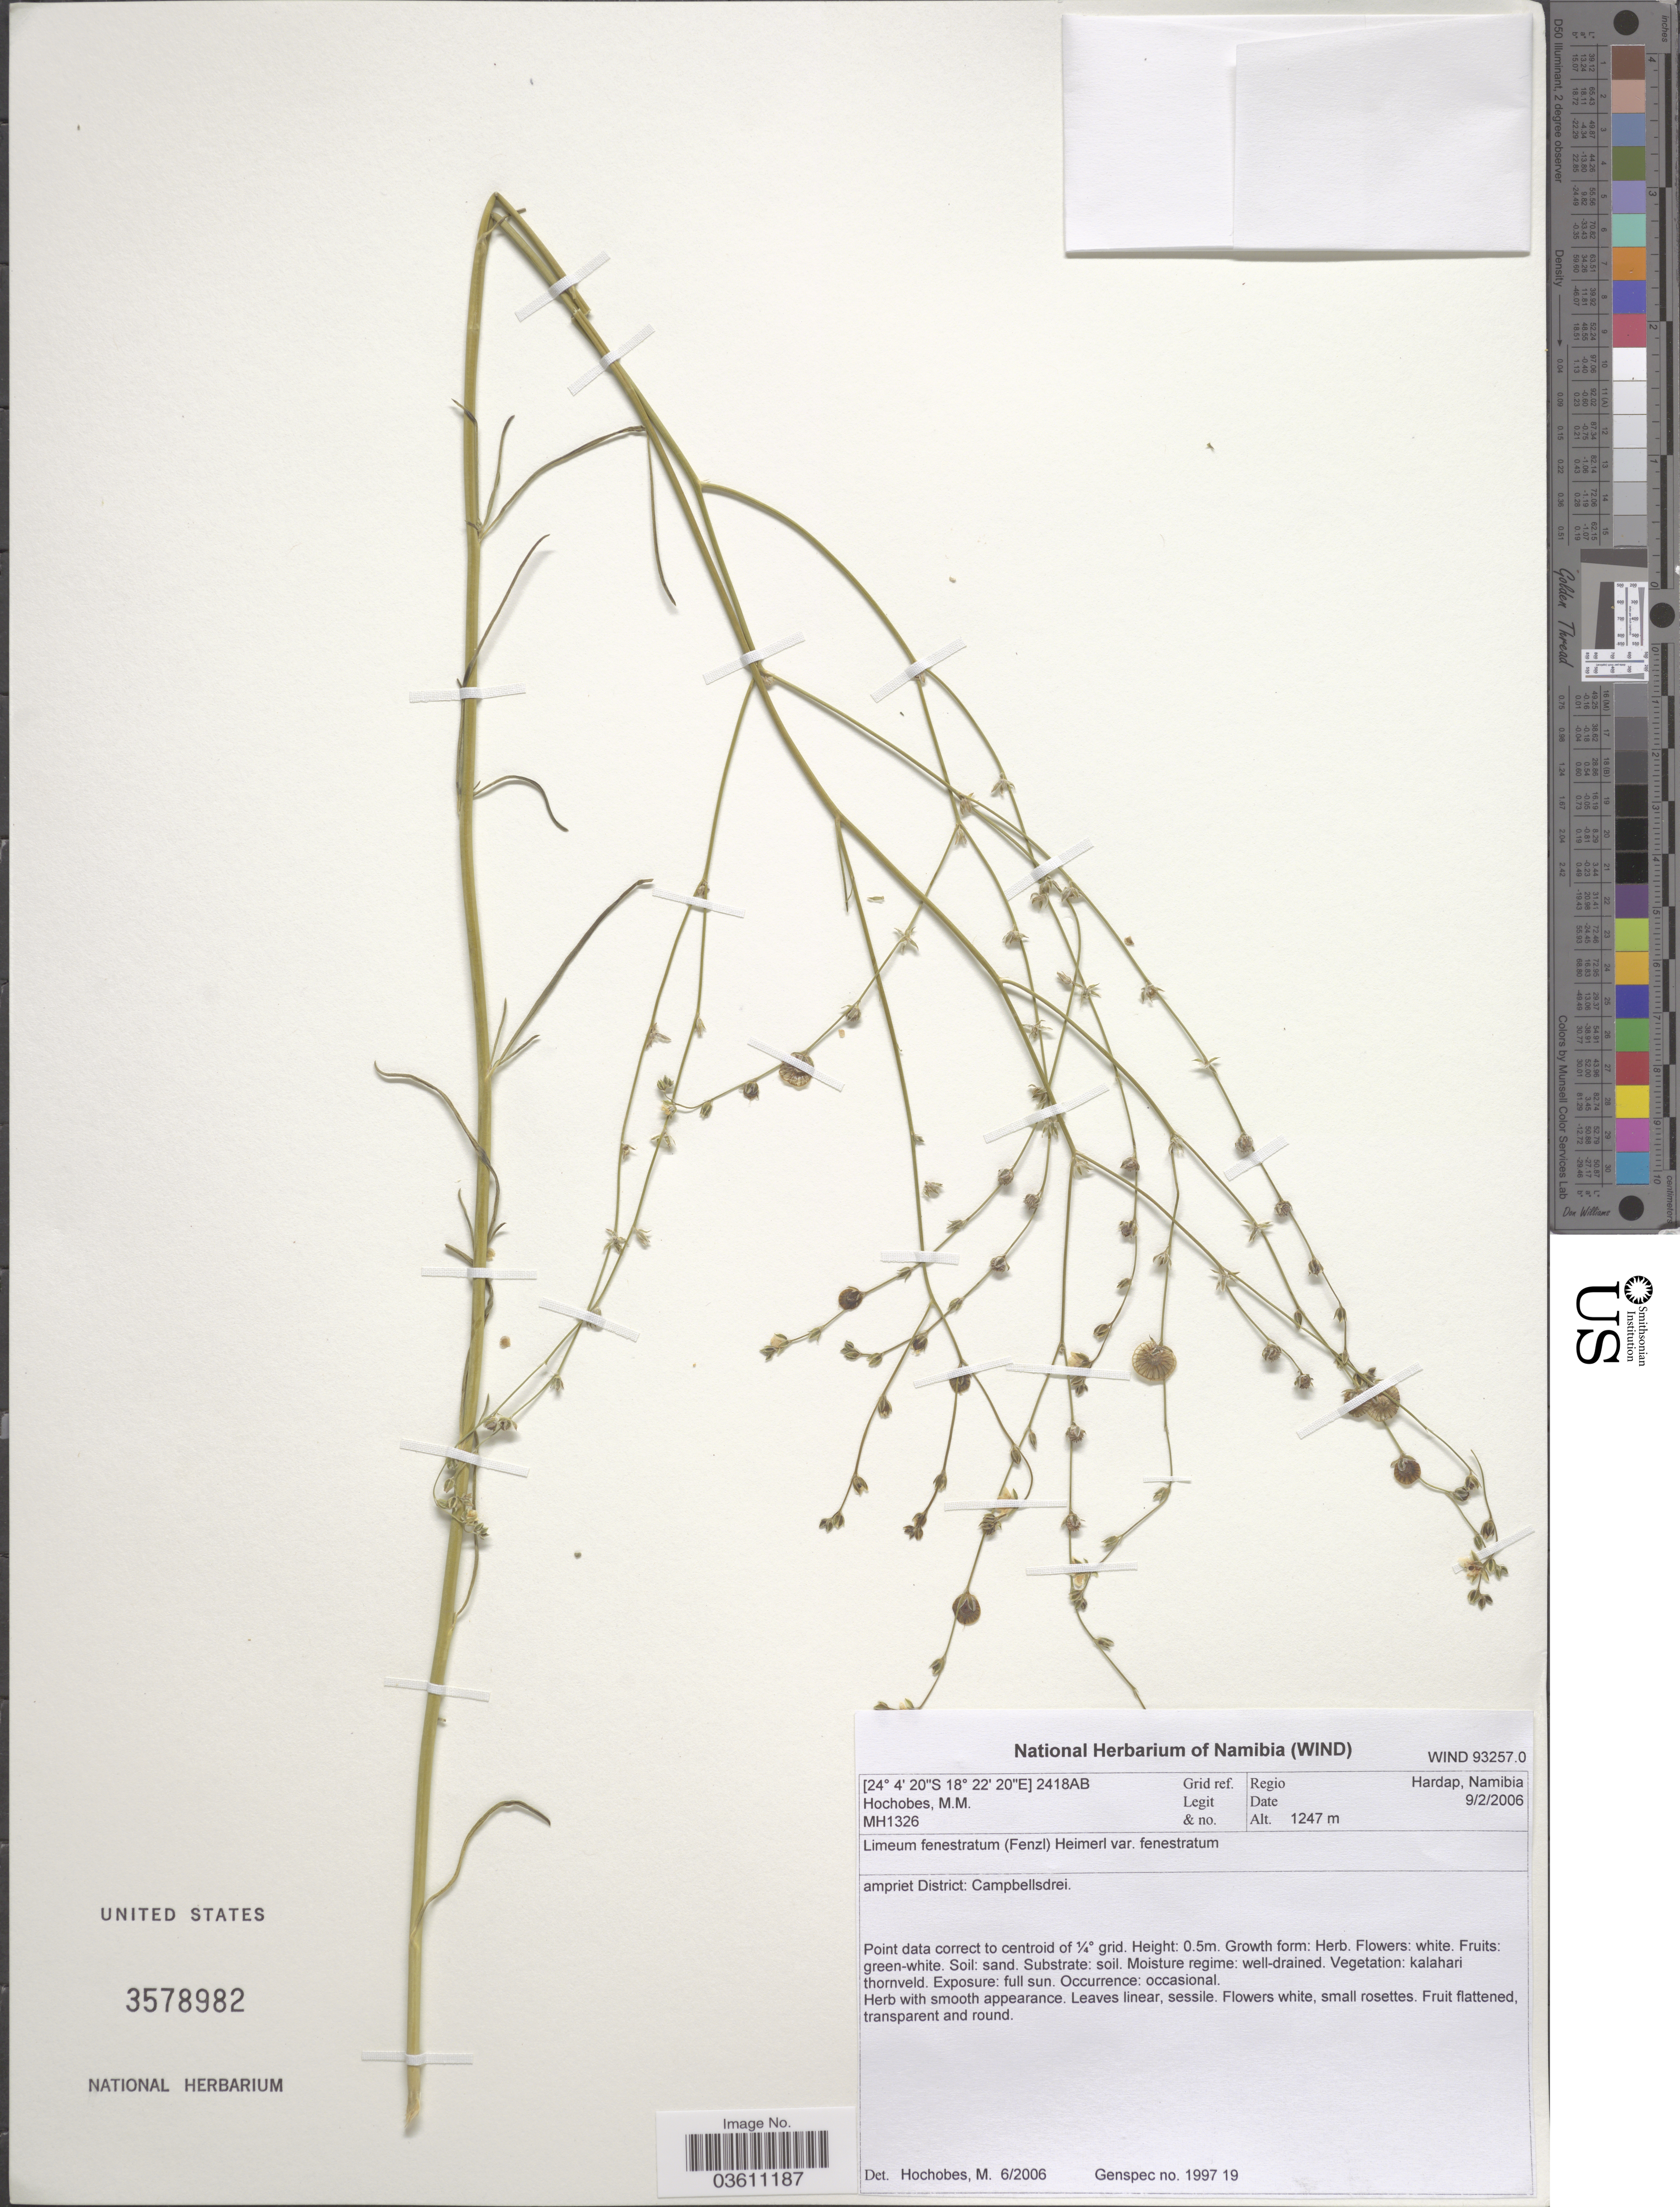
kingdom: Plantae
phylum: Tracheophyta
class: Magnoliopsida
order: Caryophyllales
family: Limeaceae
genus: Limeum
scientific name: Limeum fenestratum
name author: (Fenzl) Heimerl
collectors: M. Hochobes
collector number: MH1326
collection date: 2006-02-09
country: Namibia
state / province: Hardap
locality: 2418AB Grid ref. Ampriet District: Campbellsdrei.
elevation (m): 1247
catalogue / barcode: US 3578982